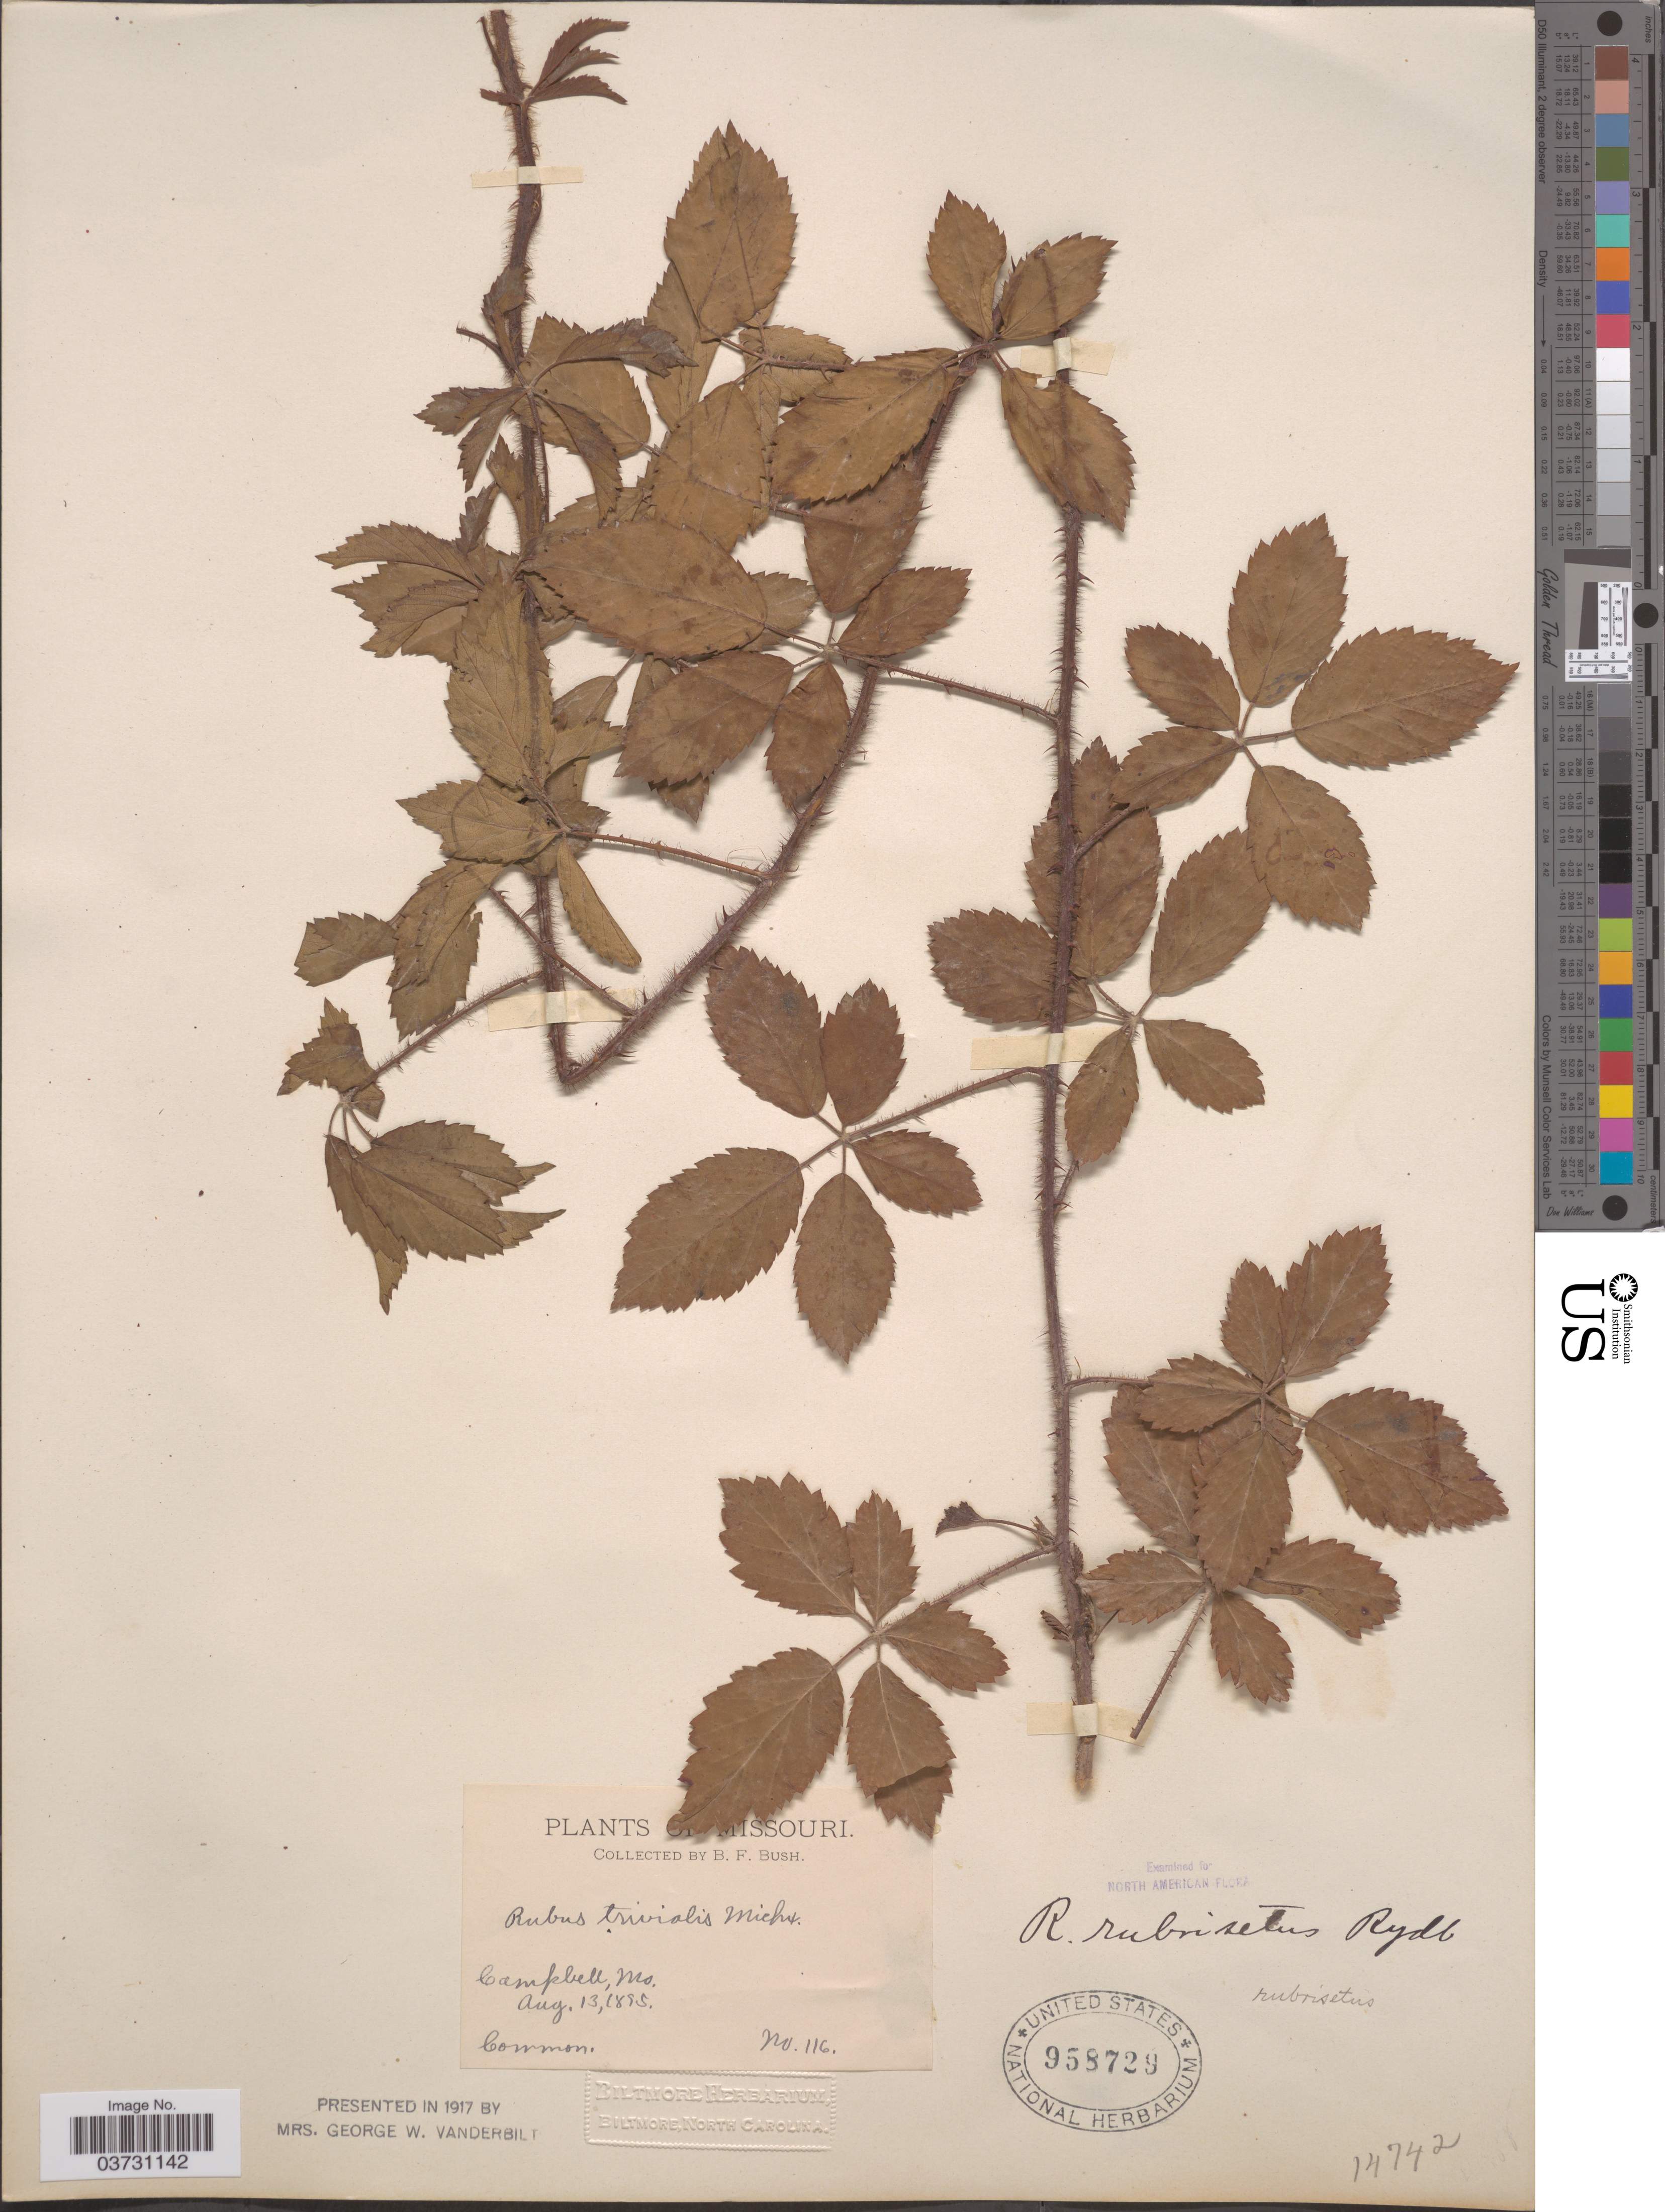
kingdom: Plantae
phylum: Tracheophyta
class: Magnoliopsida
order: Rosales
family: Rosaceae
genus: Rubus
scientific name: Rubus rubrisetus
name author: Rydb.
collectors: B. F. Bush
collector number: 116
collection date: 1895-08-13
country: United States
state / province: Missouri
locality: Campbell.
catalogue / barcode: US 958729